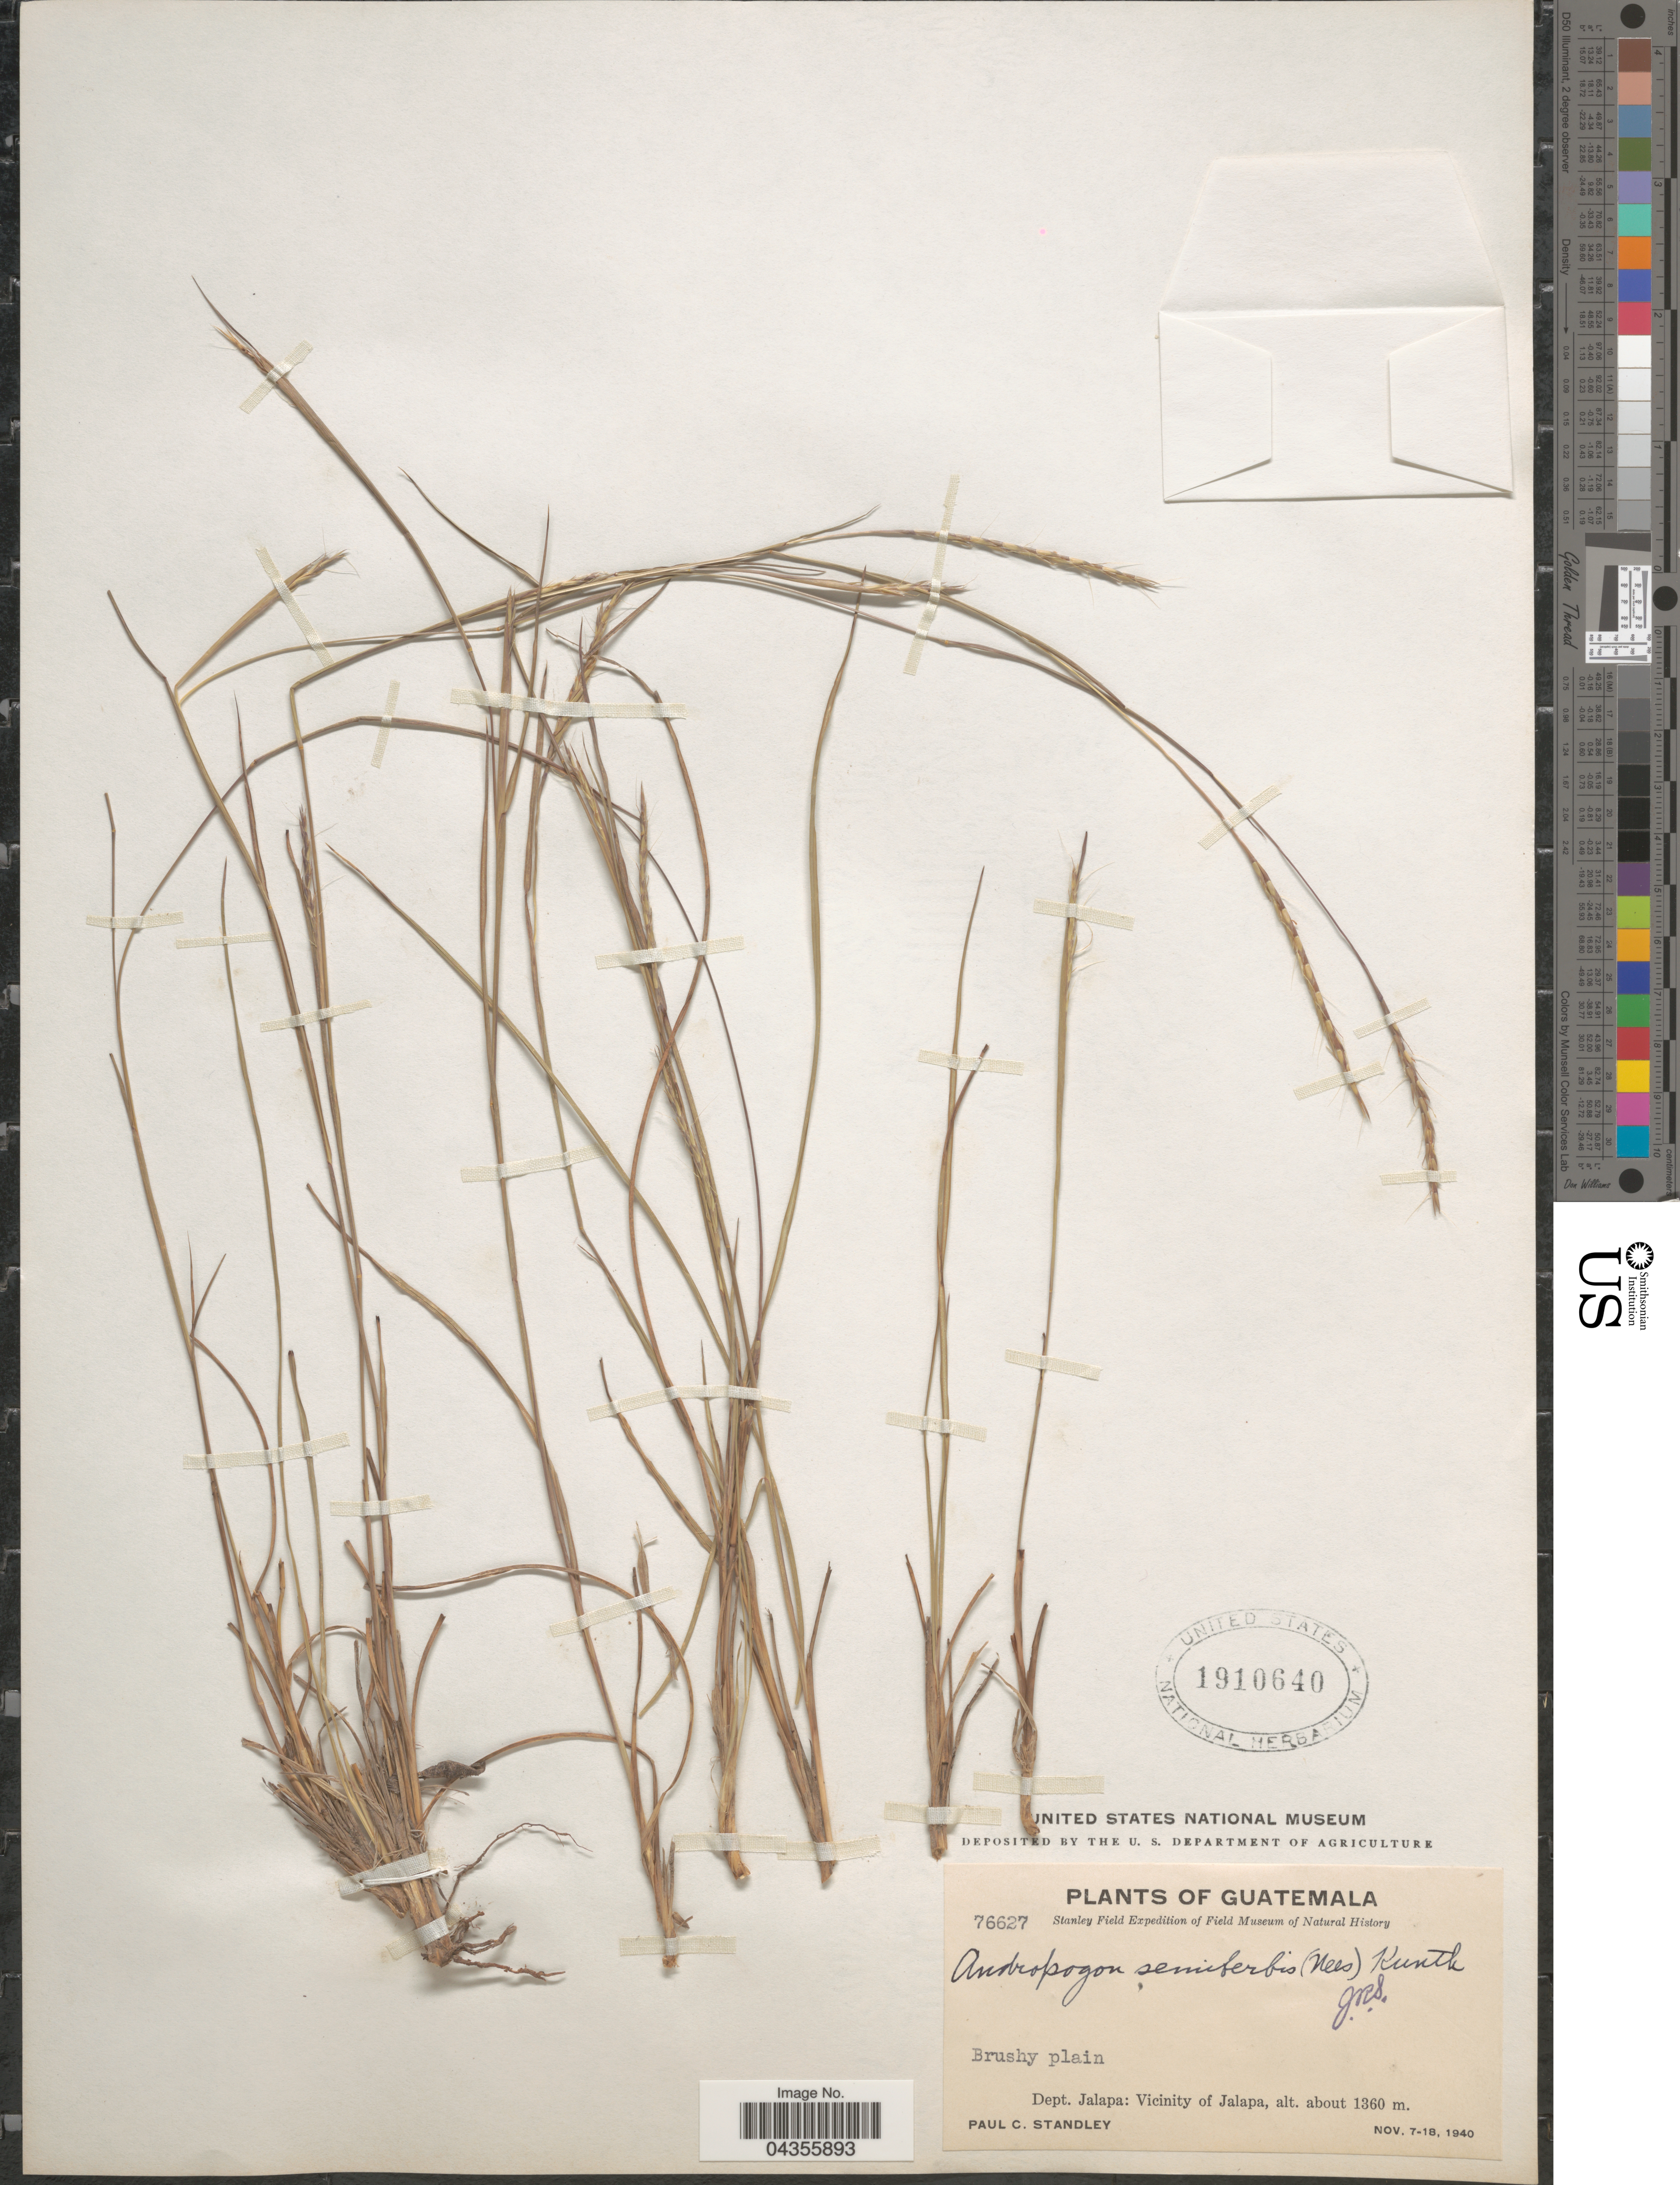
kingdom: Plantae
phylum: Tracheophyta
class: Liliopsida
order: Poales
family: Poaceae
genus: Schizachyrium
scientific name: Schizachyrium sanguineum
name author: (Retz.) Alston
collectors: P. C. Standley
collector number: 76627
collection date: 1940-11-07/1940-11-18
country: Guatemala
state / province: Jalapa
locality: Stanley Field Expedition. Dept. Jalapa: Vicinity of Jalapa.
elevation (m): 1360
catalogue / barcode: US 1910640